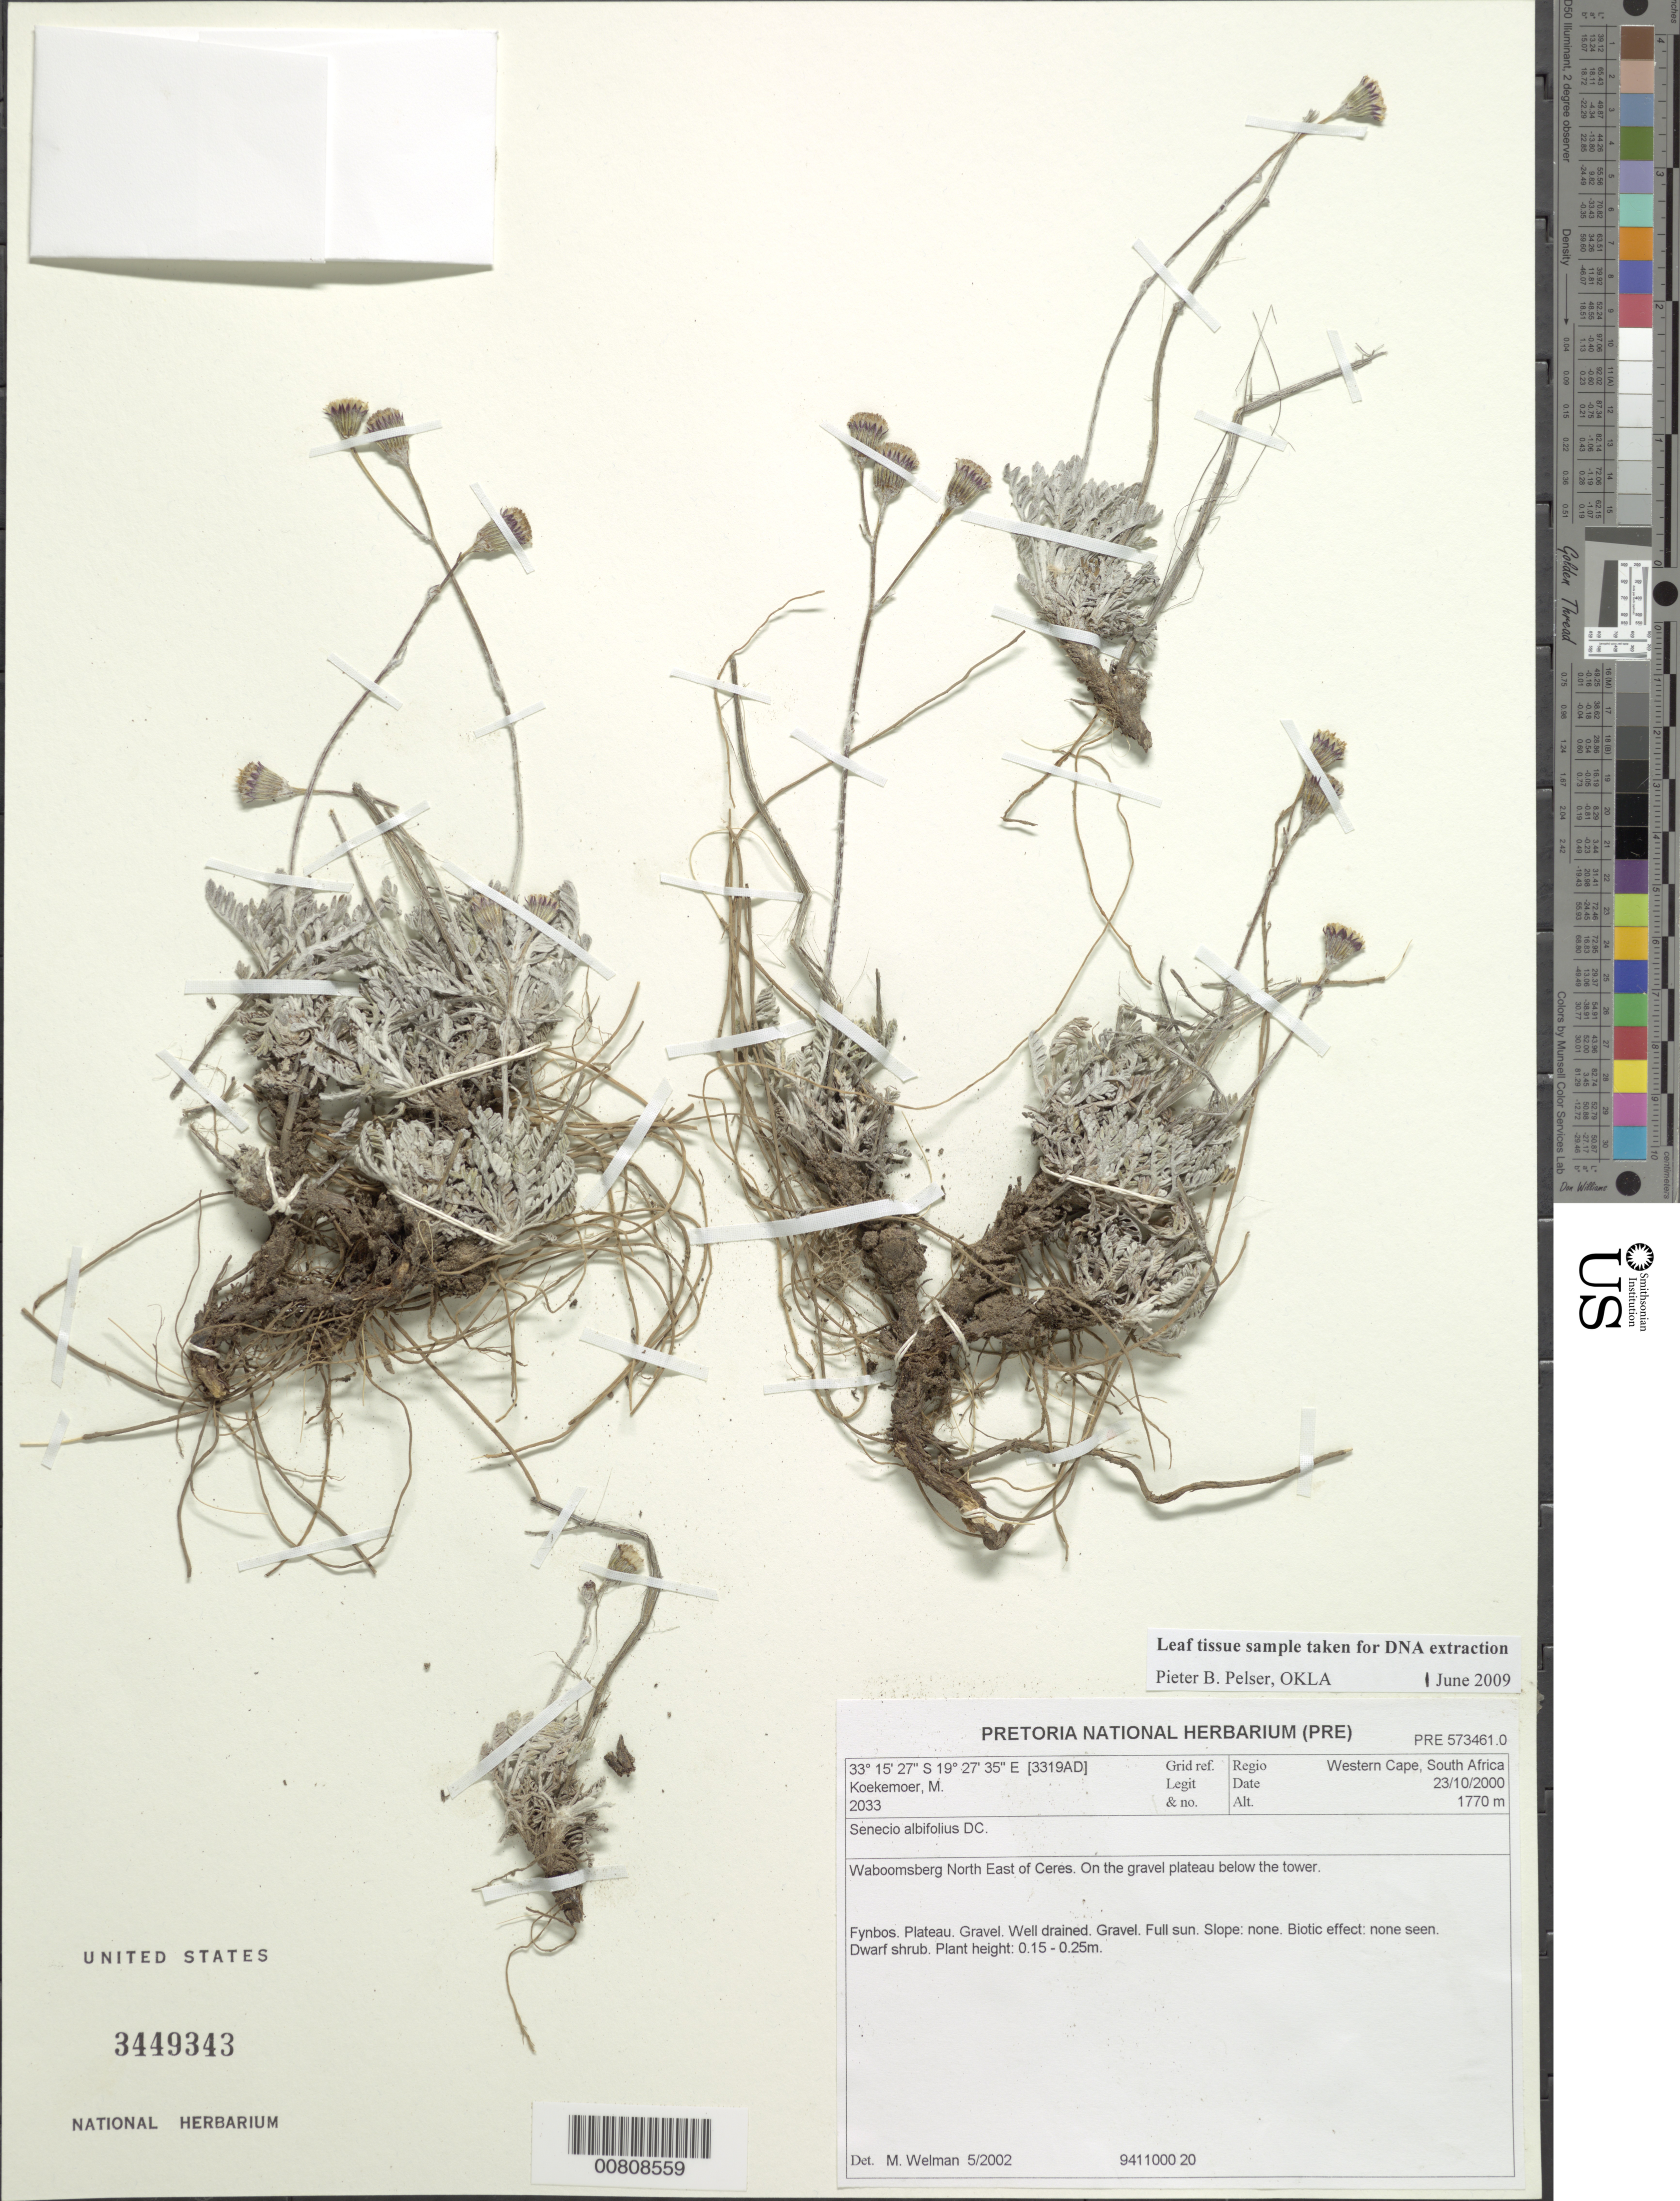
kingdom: Plantae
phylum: Tracheophyta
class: Magnoliopsida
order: Asterales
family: Asteraceae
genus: Senecio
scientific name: Senecio albifolius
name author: DC.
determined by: Welman, M.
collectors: M. Koekemoer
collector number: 2033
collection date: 2000-10-23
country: South Africa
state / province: Western Cape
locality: Waboomsberg, NE of Ceres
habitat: Fynbos; plateau, gravel, well-drained, full sun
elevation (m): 1770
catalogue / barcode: US 3449343